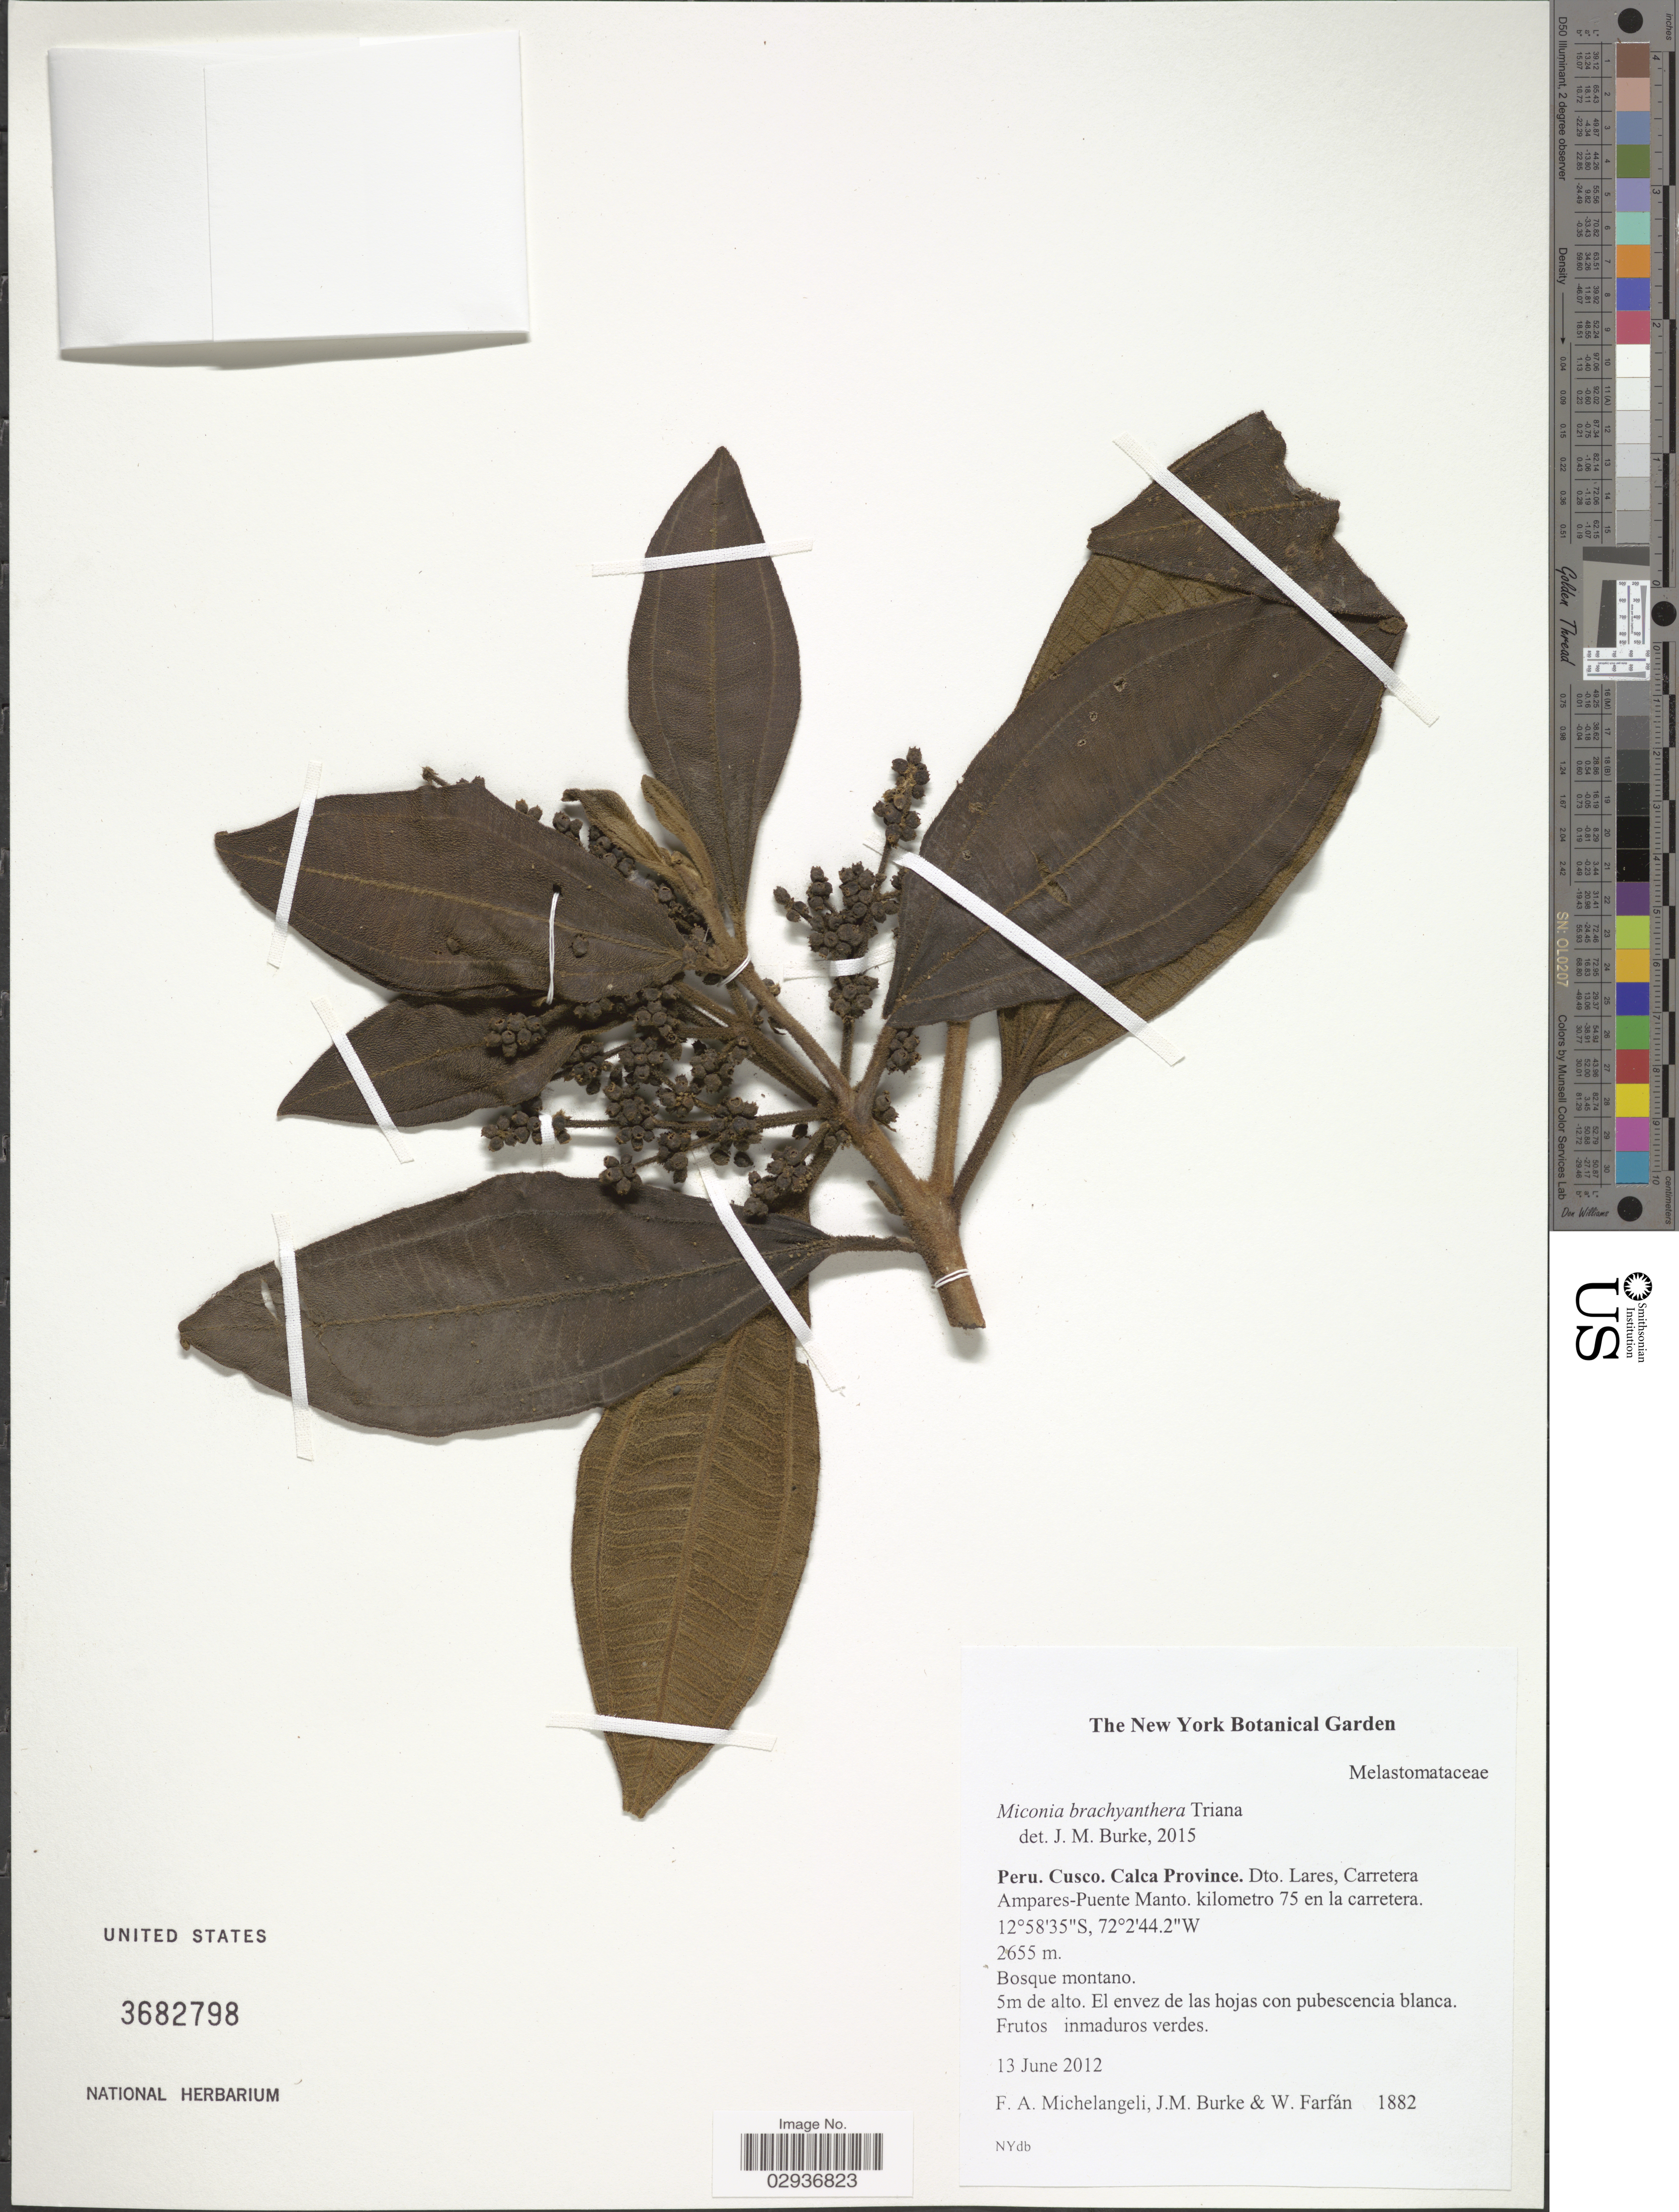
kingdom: Plantae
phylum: Tracheophyta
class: Magnoliopsida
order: Myrtales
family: Melastomataceae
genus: Miconia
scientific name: Miconia brachyanthera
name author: Triana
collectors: F. A. Michelangeli, Jac. M. Burke & W. Farfán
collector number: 1882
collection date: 2012-06-13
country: Peru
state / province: Cusco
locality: Calca Procvince. Dto. Lares, Carretera Ampares-Puente Manto. kilometro 75 en la carretera.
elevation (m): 2655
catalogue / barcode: US 3682798